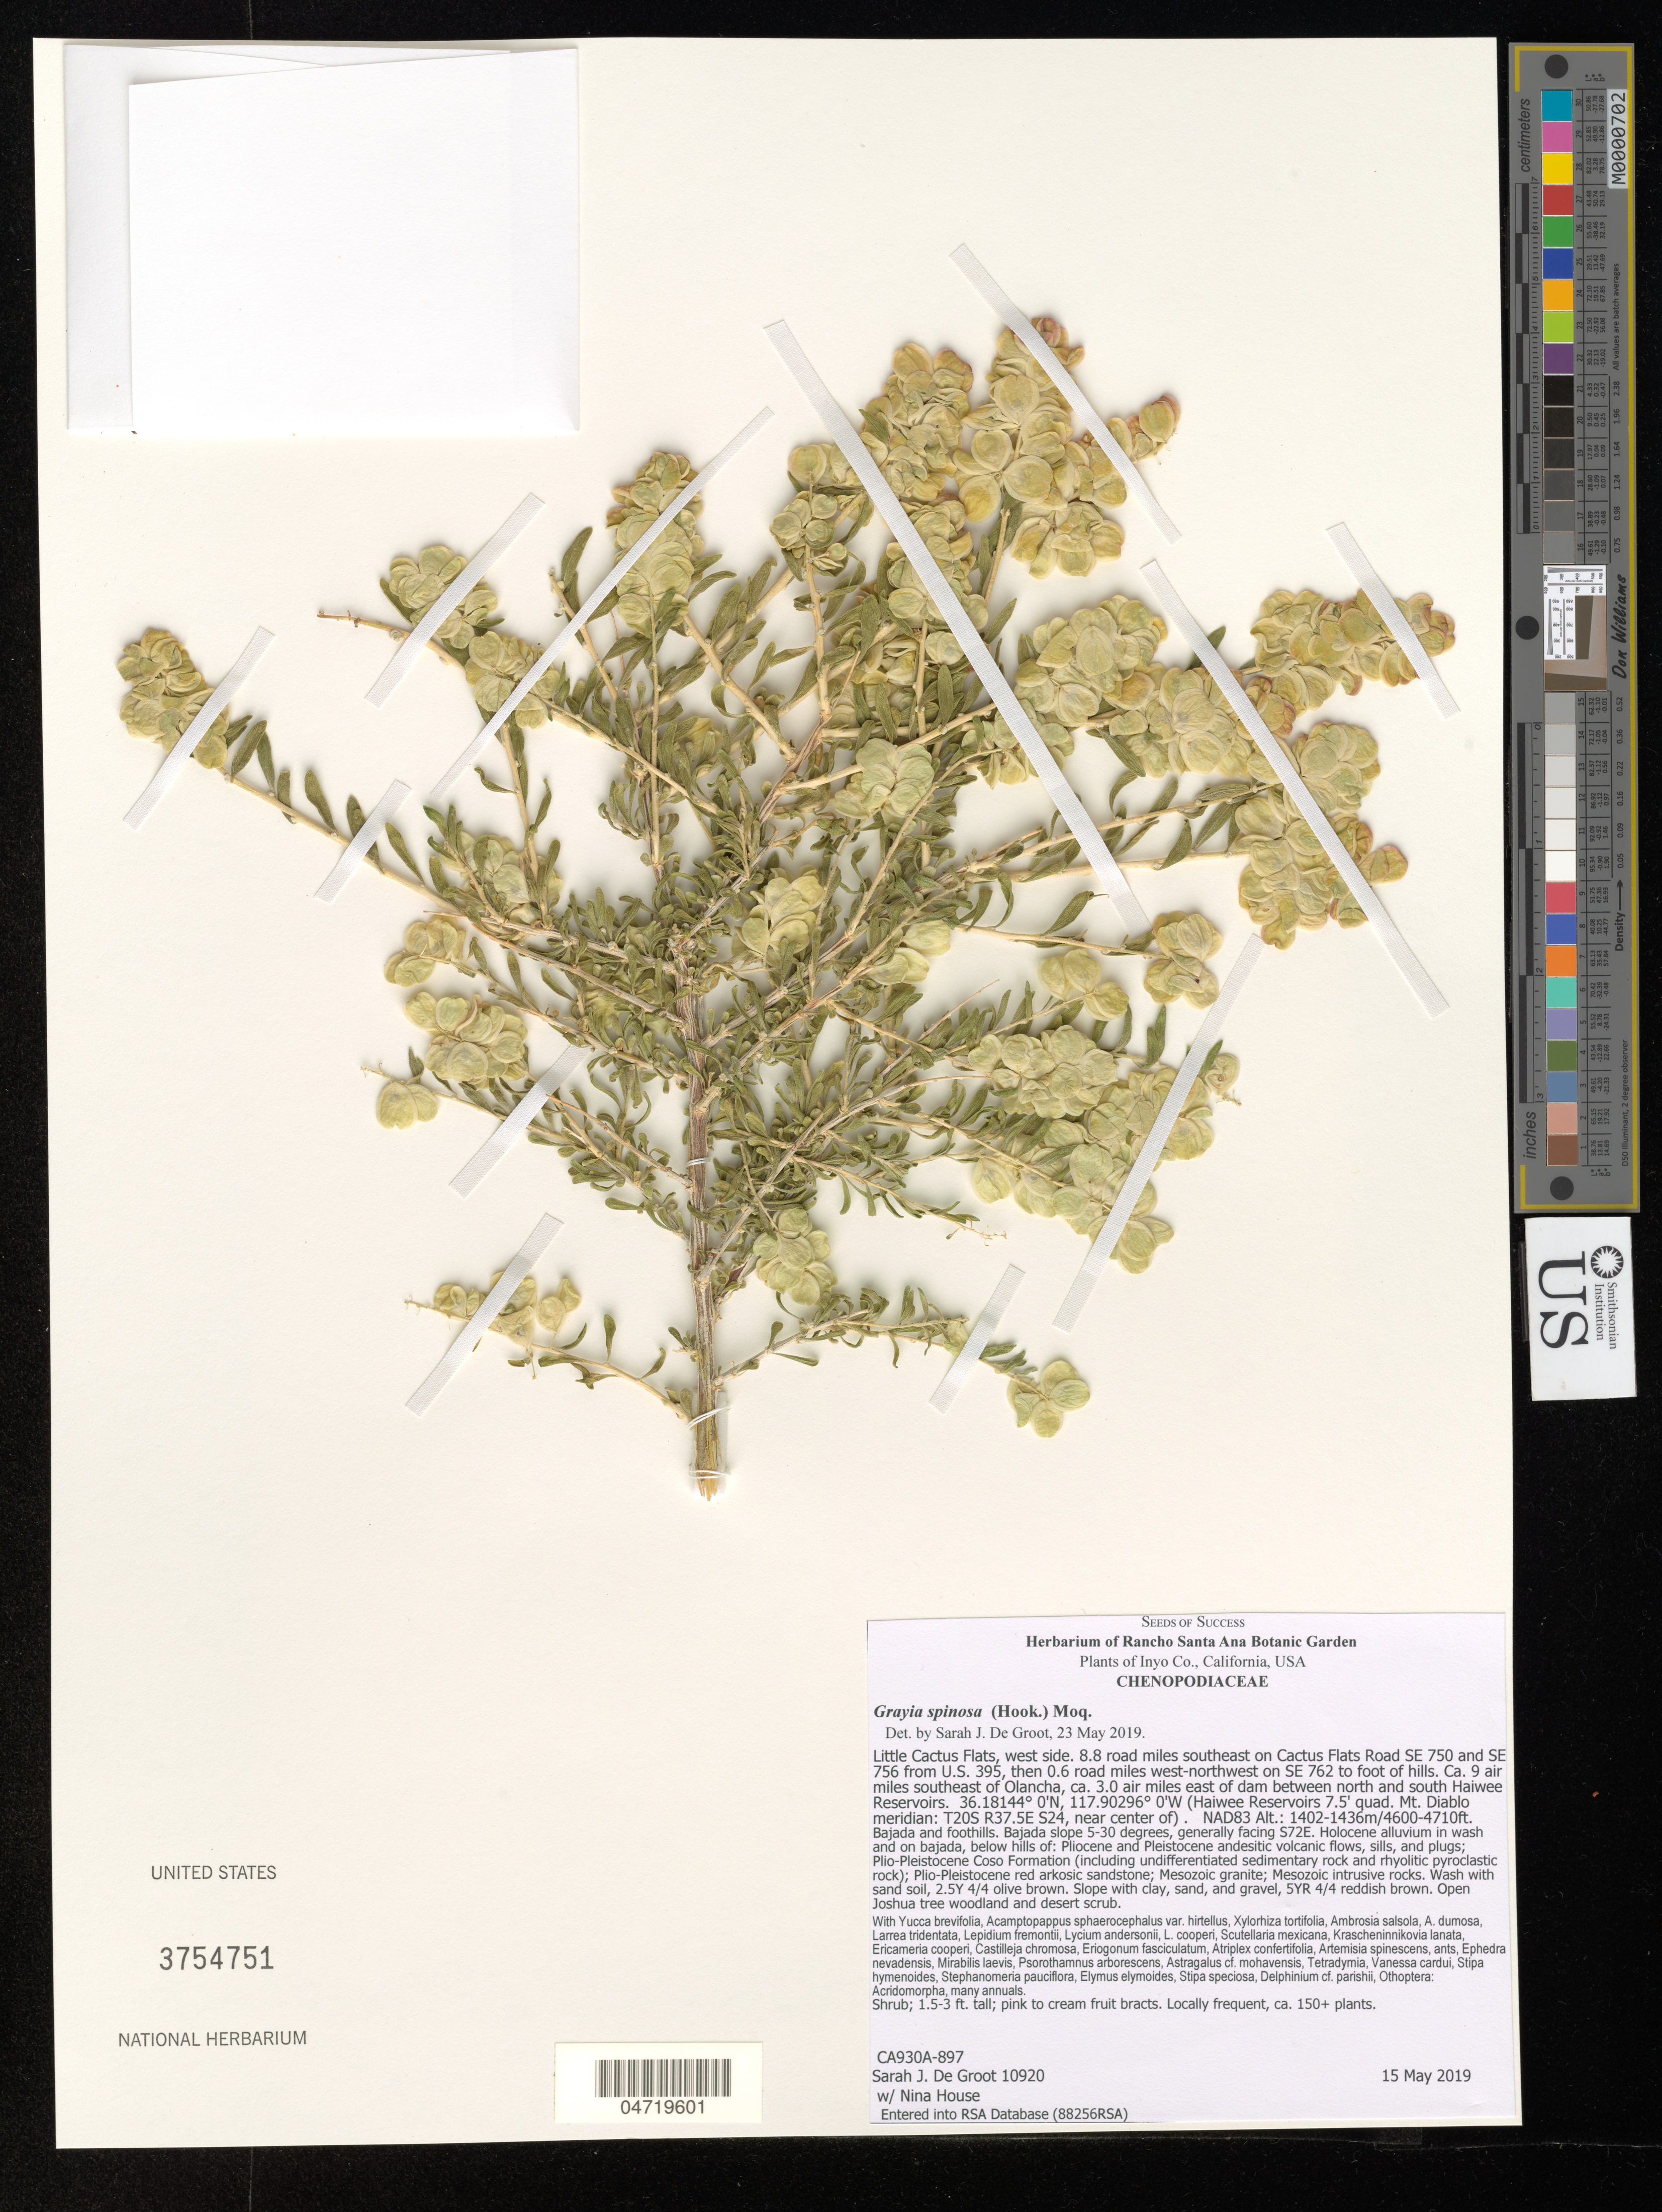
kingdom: Plantae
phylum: Tracheophyta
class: Magnoliopsida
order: Caryophyllales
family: Amaranthaceae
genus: Grayia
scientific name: Grayia spinosa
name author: (Hook.) Moq.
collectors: S. De Groot & N. House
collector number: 10920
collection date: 2019-05-15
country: United States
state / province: California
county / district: Inyo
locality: Inyo Co. Little Cactus Flats, west side. 8.8 road miles southeast on Cactus Flats Road SE 750 and SE 756 from U.S. 395, then 0.6 road miles west-northwest on SE 762 to foot of hills. Ca. 9 air miles southeast of Olancha, ca. 3.0 air miles east of dam between north and south Haiwee Reservoirs. (Haiwee Reservoirs 7.5' quad. Mt. Diablo meridian: T20S R37.5E S24, near center of). NAD83.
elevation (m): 1402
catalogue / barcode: US 3754751